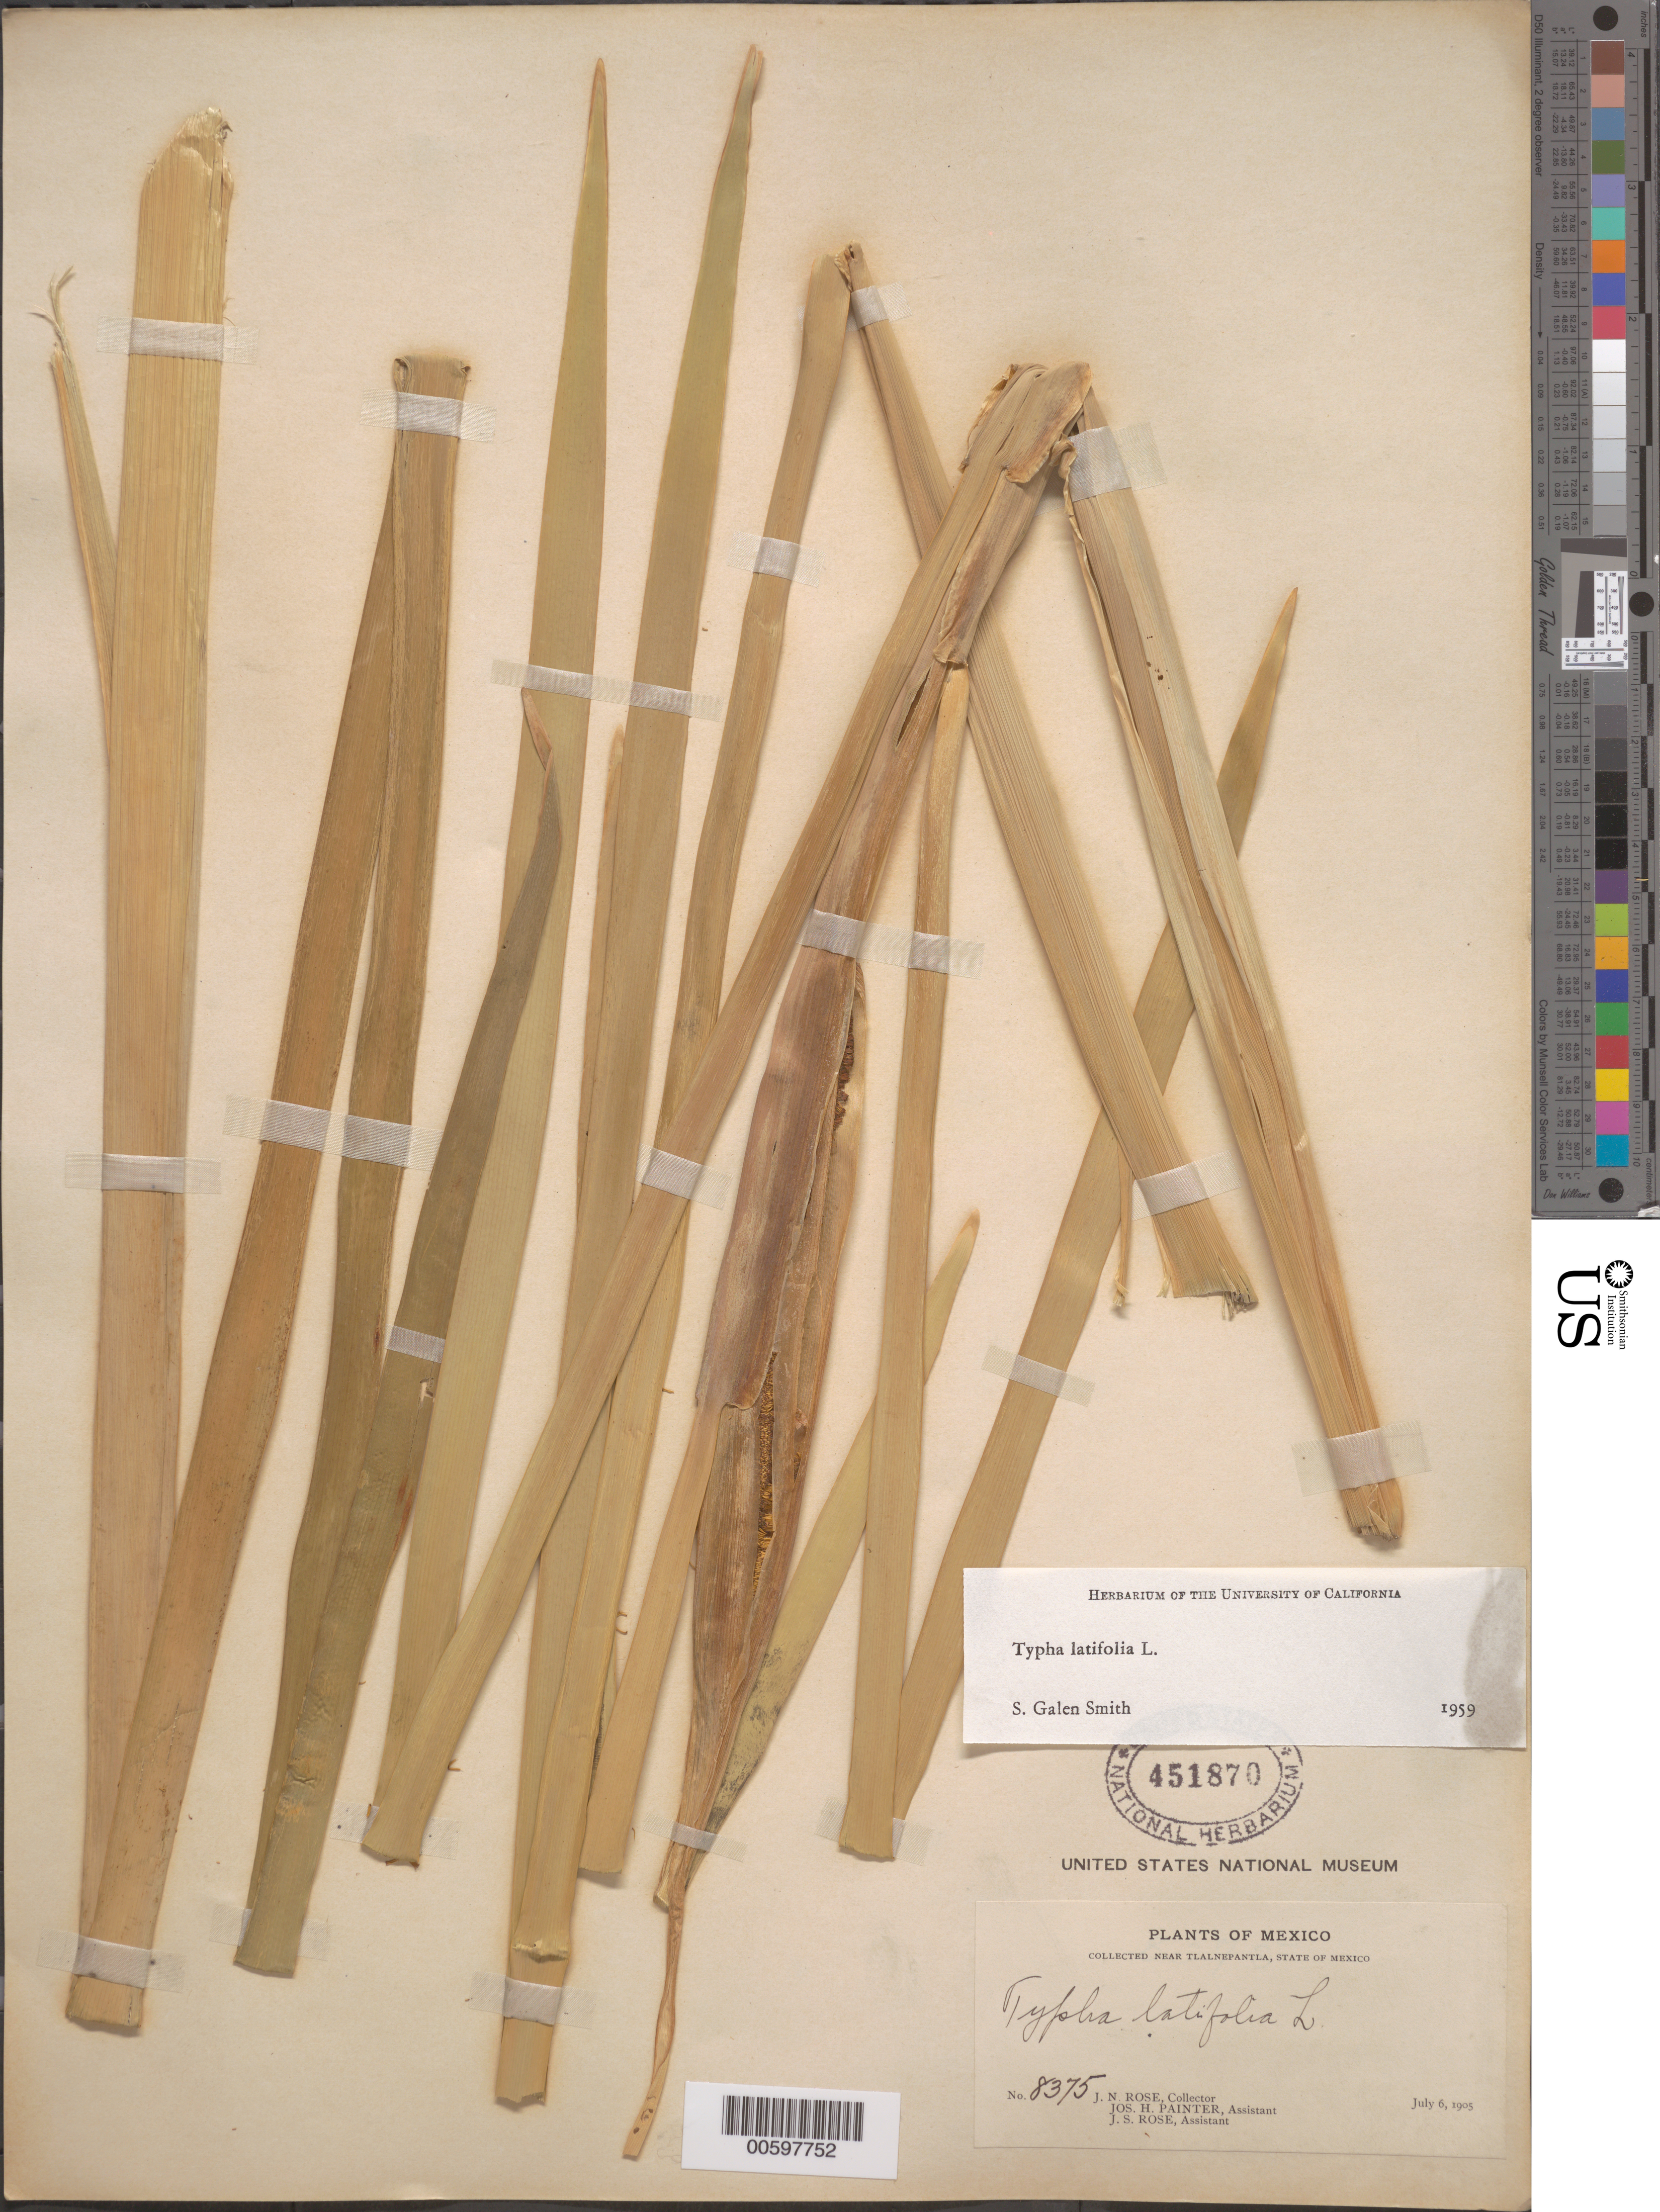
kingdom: Plantae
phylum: Tracheophyta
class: Liliopsida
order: Poales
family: Typhaceae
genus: Typha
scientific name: Typha latifolia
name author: L.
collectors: J. N. Rose, J. H. Painter & J. S. Rose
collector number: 8375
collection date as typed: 06 Jul 1905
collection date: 1905-07-06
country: Mexico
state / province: México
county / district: Tlalnepantla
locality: Tlalnepantla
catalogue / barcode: US 451870